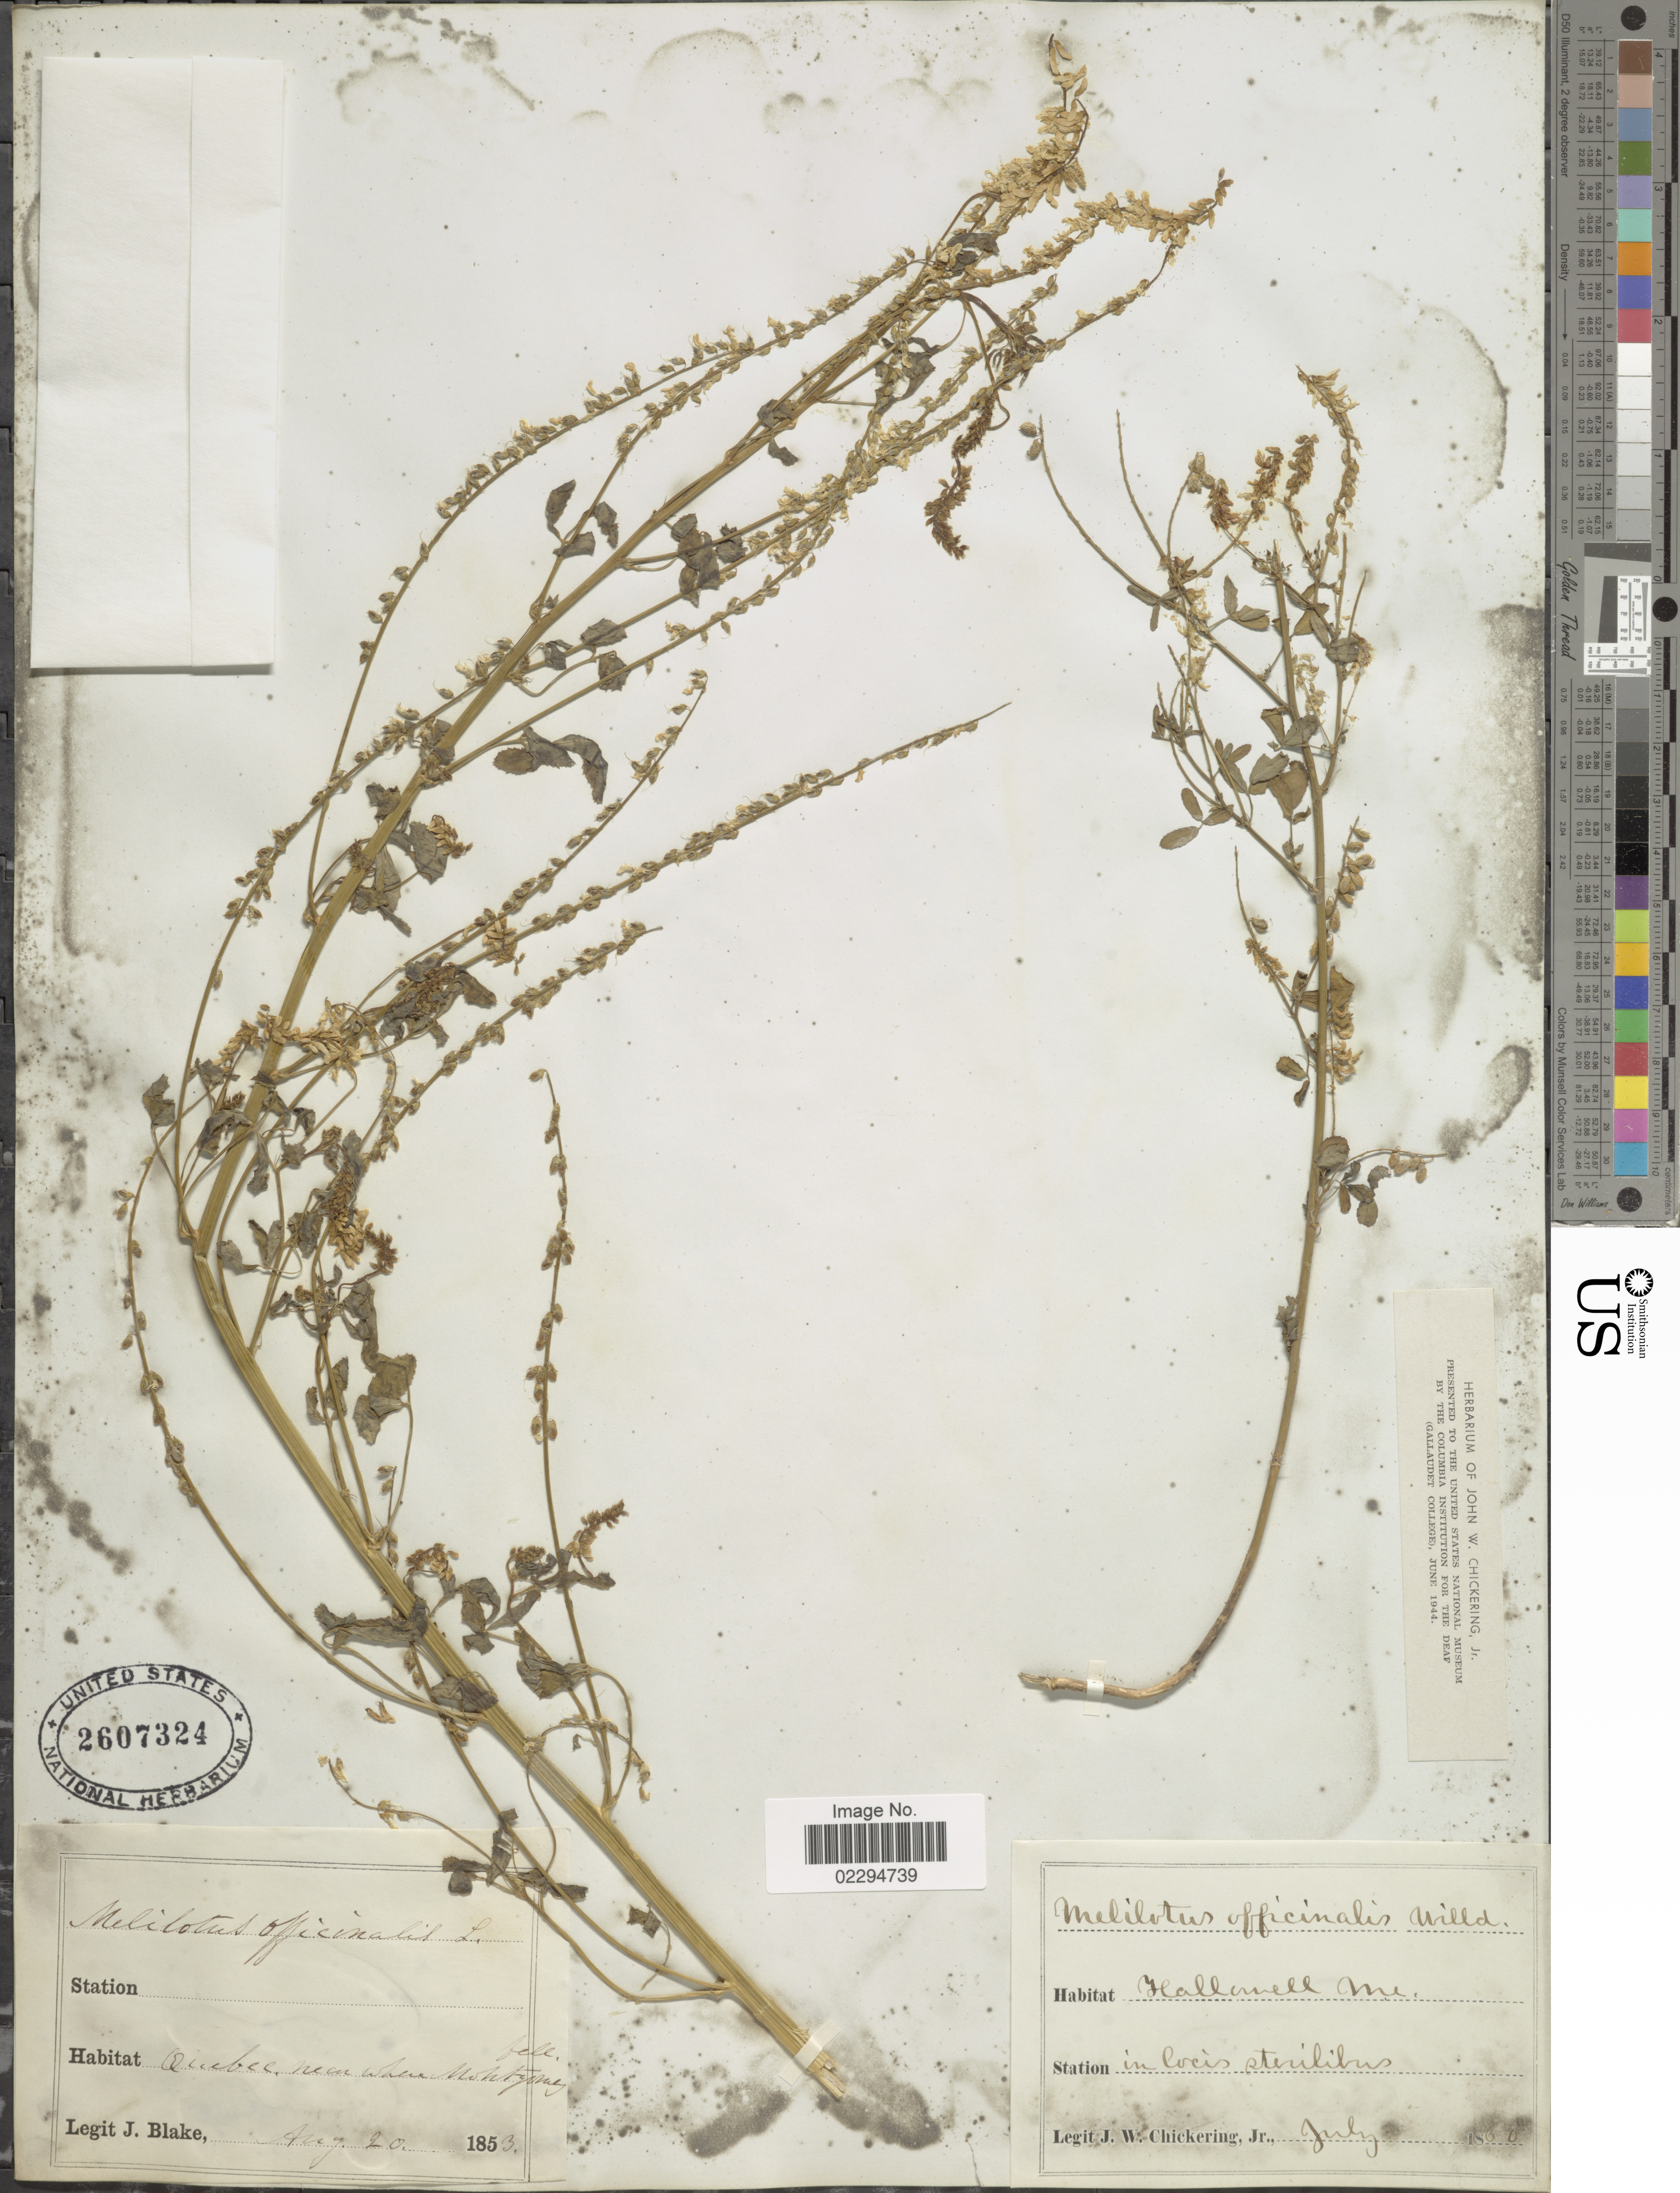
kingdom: Plantae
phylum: Tracheophyta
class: Magnoliopsida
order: Fabales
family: Fabaceae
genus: Melilotus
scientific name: Melilotus officinalis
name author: (L.) Lam.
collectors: J. Blake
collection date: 1853-08-20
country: Canada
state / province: Quebec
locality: Near where Montgomery fell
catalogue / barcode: US 2607324